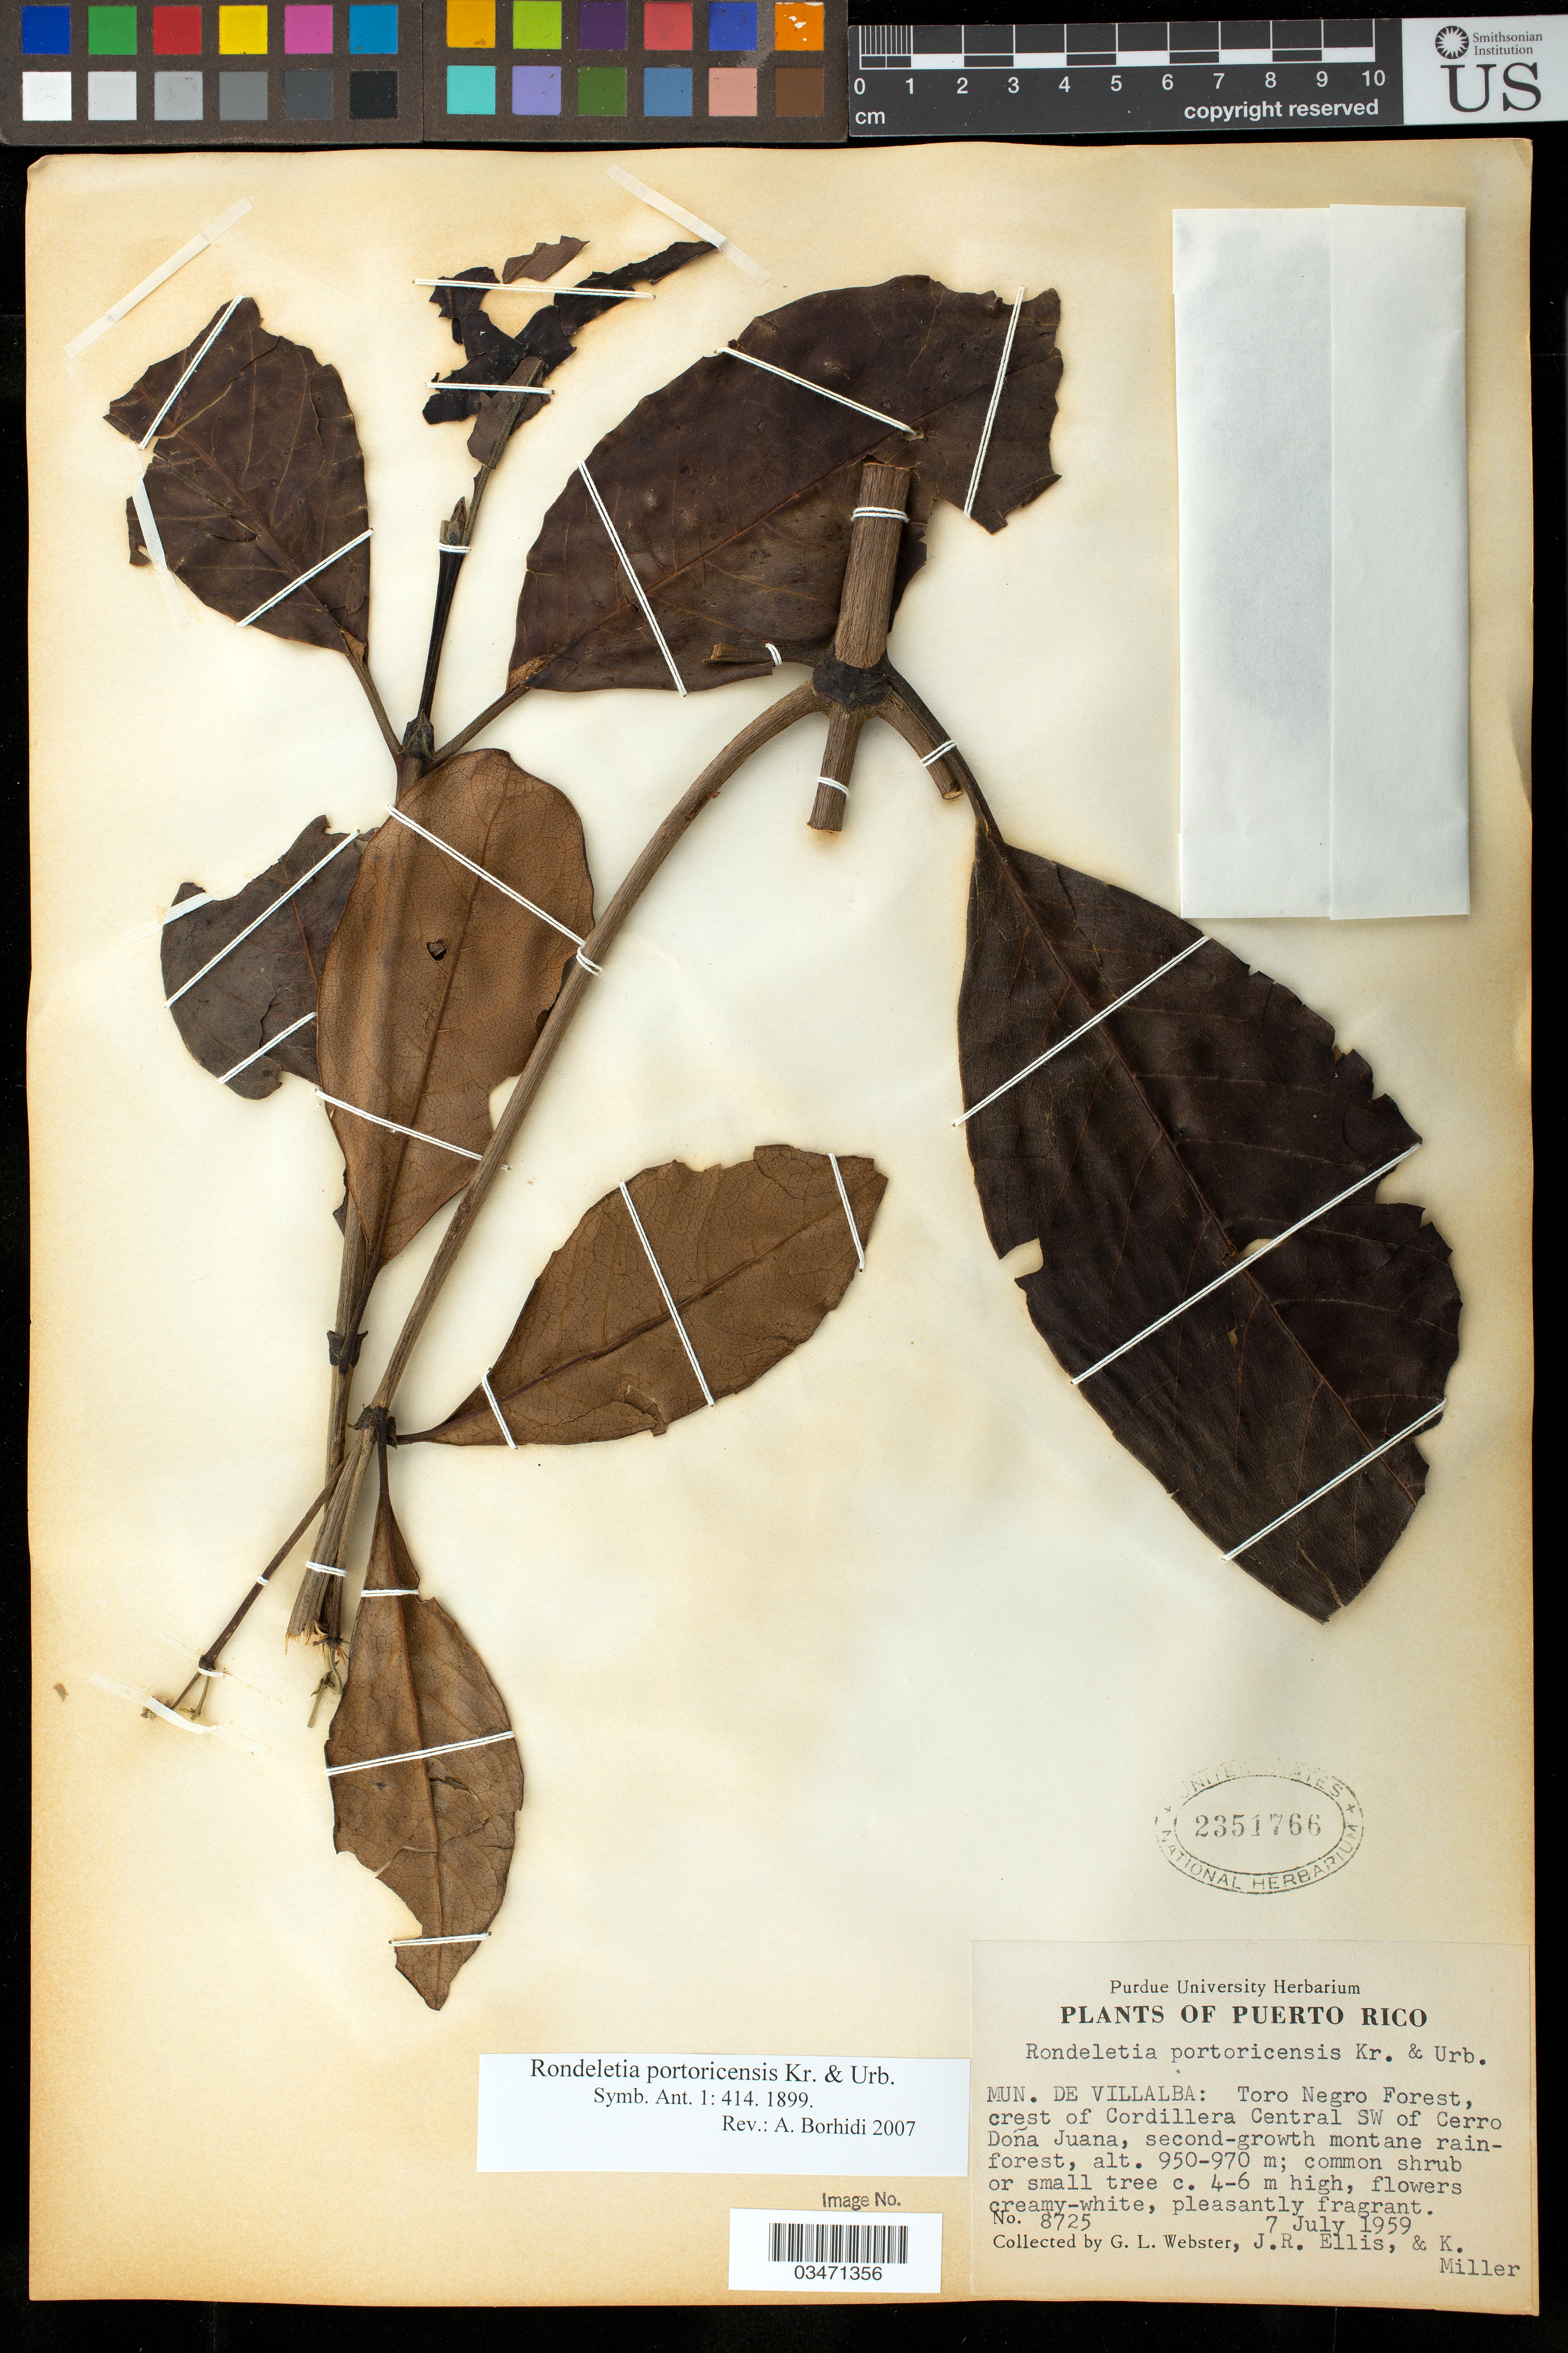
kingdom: Plantae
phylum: Tracheophyta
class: Magnoliopsida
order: Gentianales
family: Rubiaceae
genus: Rondeletia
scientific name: Rondeletia portoricensis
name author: Krug & Urb.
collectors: G. L. Webster, J. R. Ellis & K. Miller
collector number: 8725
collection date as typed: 07 Jul 1959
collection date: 1959-07-07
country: Puerto Rico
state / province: Villalba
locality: Mun. Villalba: Toro Negro Forest, crest of Cordillera Central SW of Cerro Doña Juana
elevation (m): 950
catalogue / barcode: US 2351766